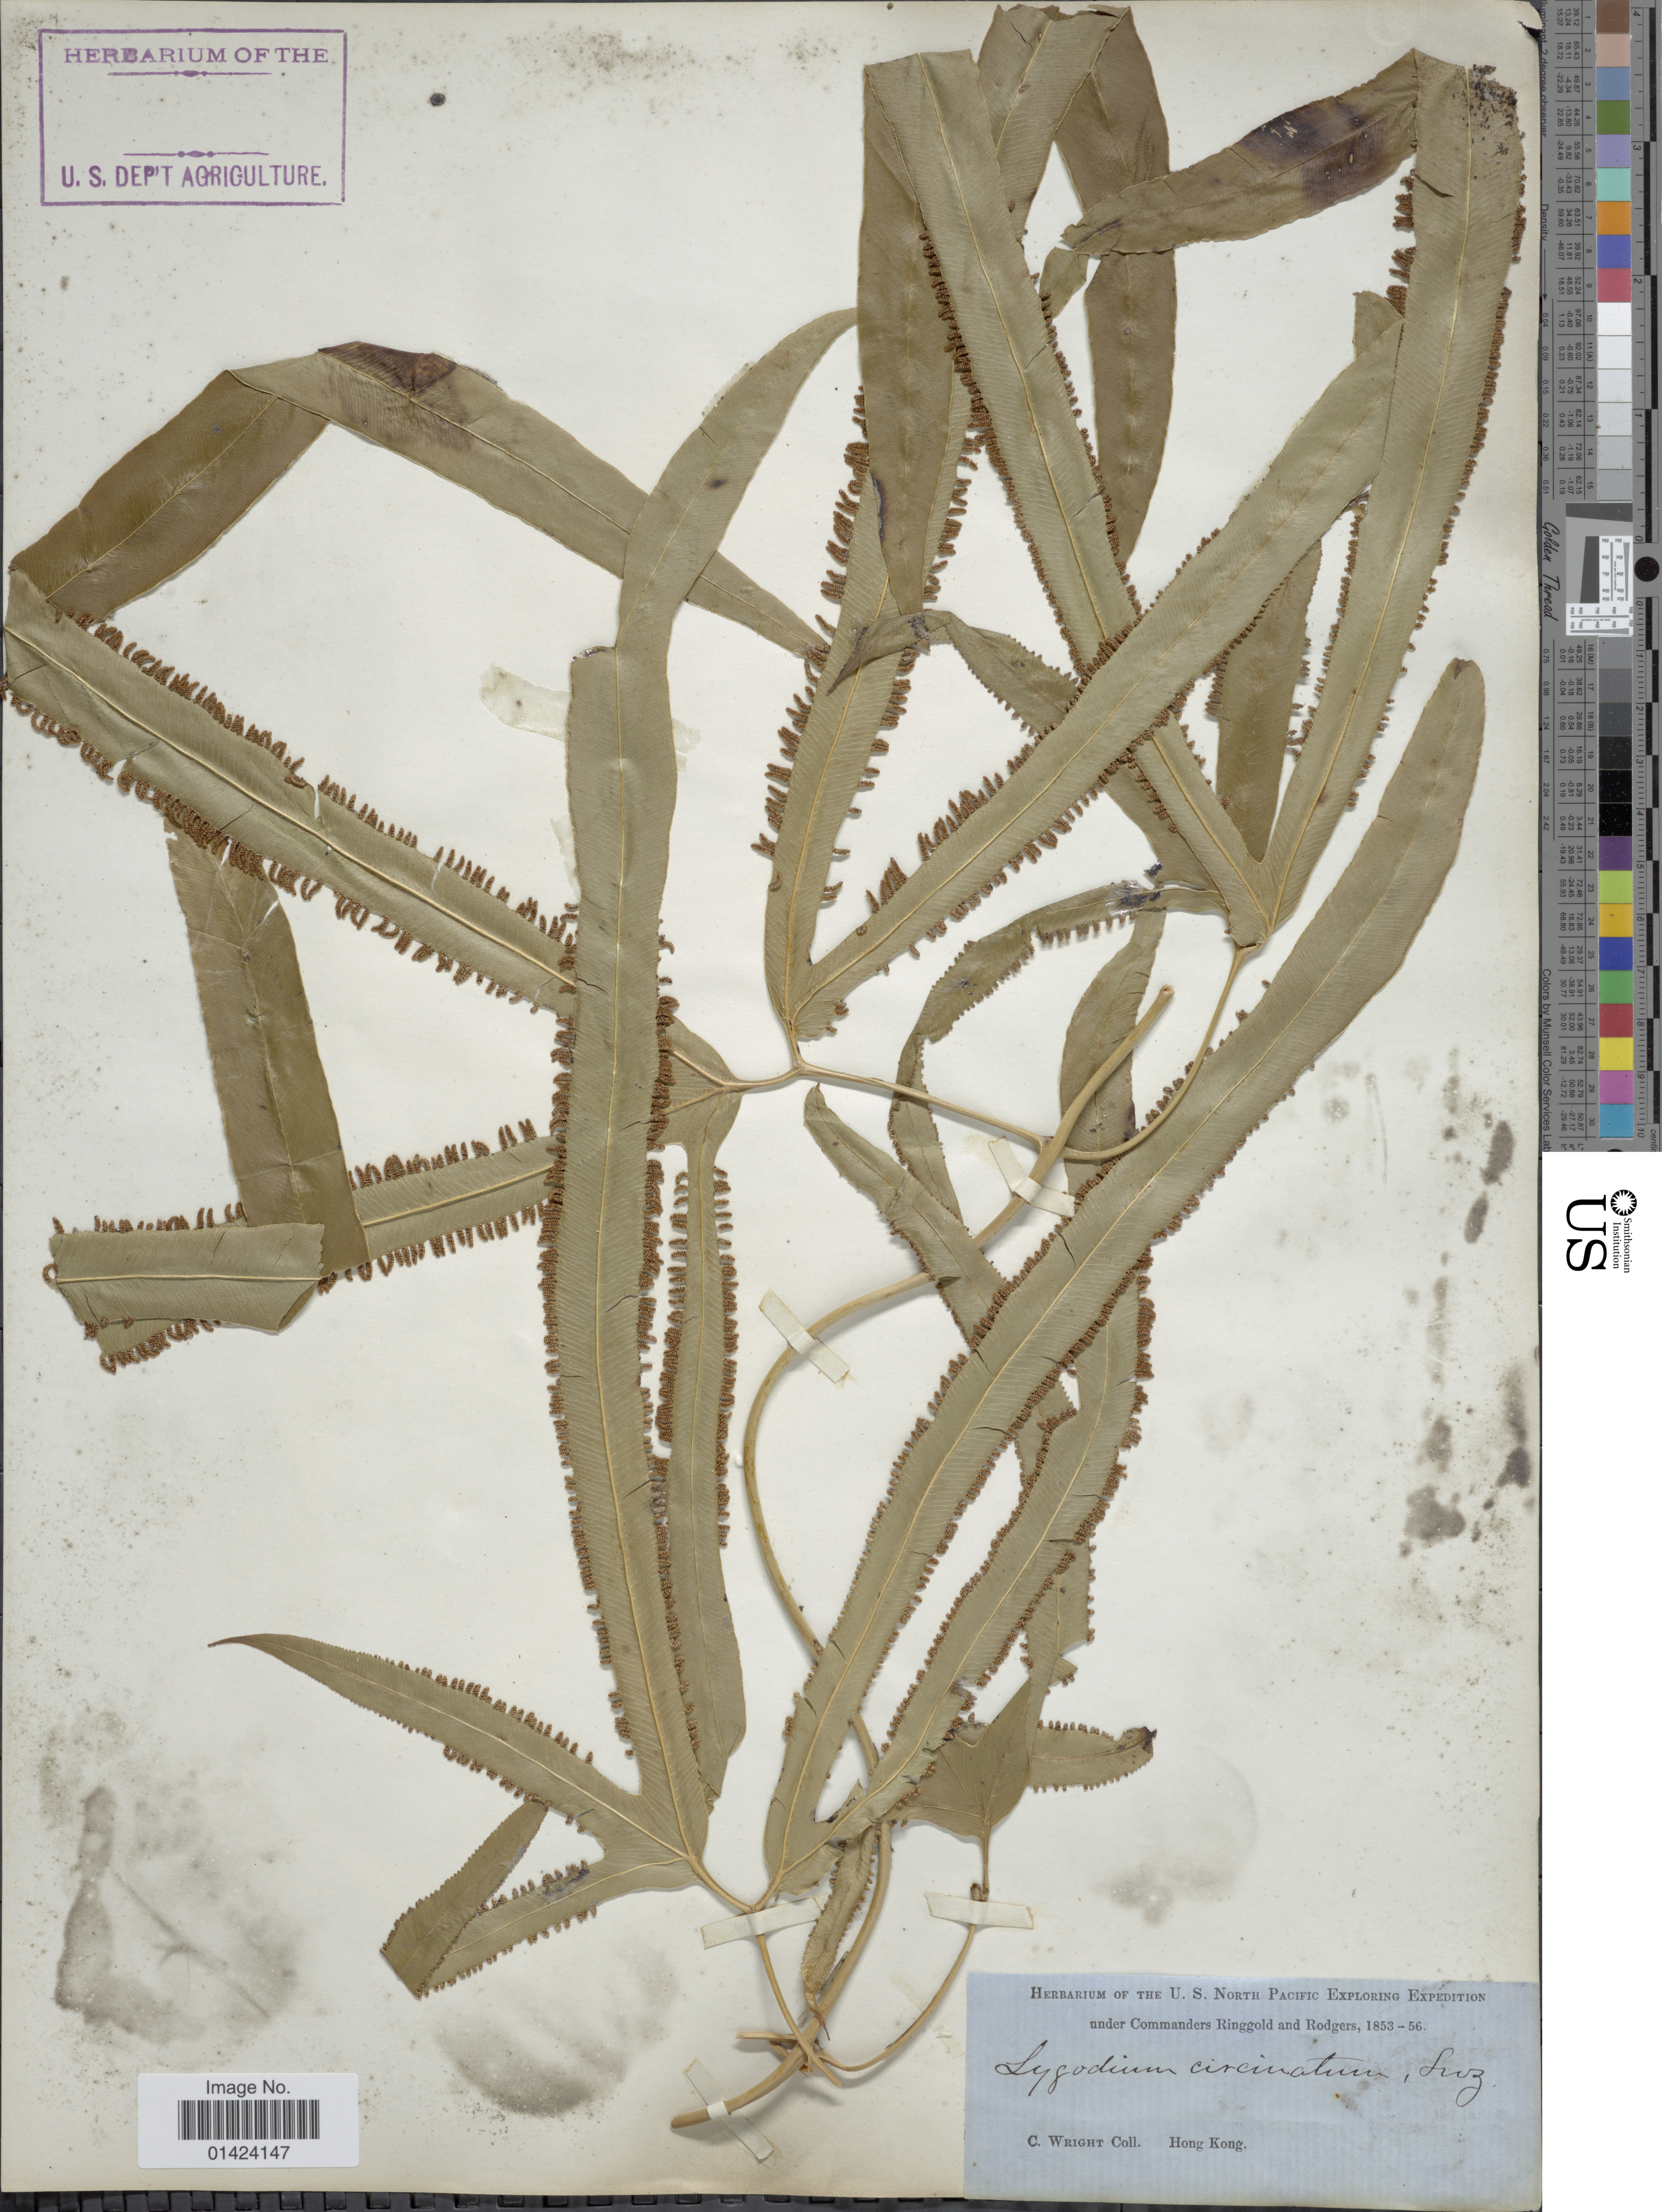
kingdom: Plantae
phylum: Tracheophyta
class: Polypodiopsida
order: Schizaeales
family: Lygodiaceae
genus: Lygodium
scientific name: Lygodium circinnatum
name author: (Burm. f.) Sw.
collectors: C. Wright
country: China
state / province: Hong Kong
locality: Hong Kong